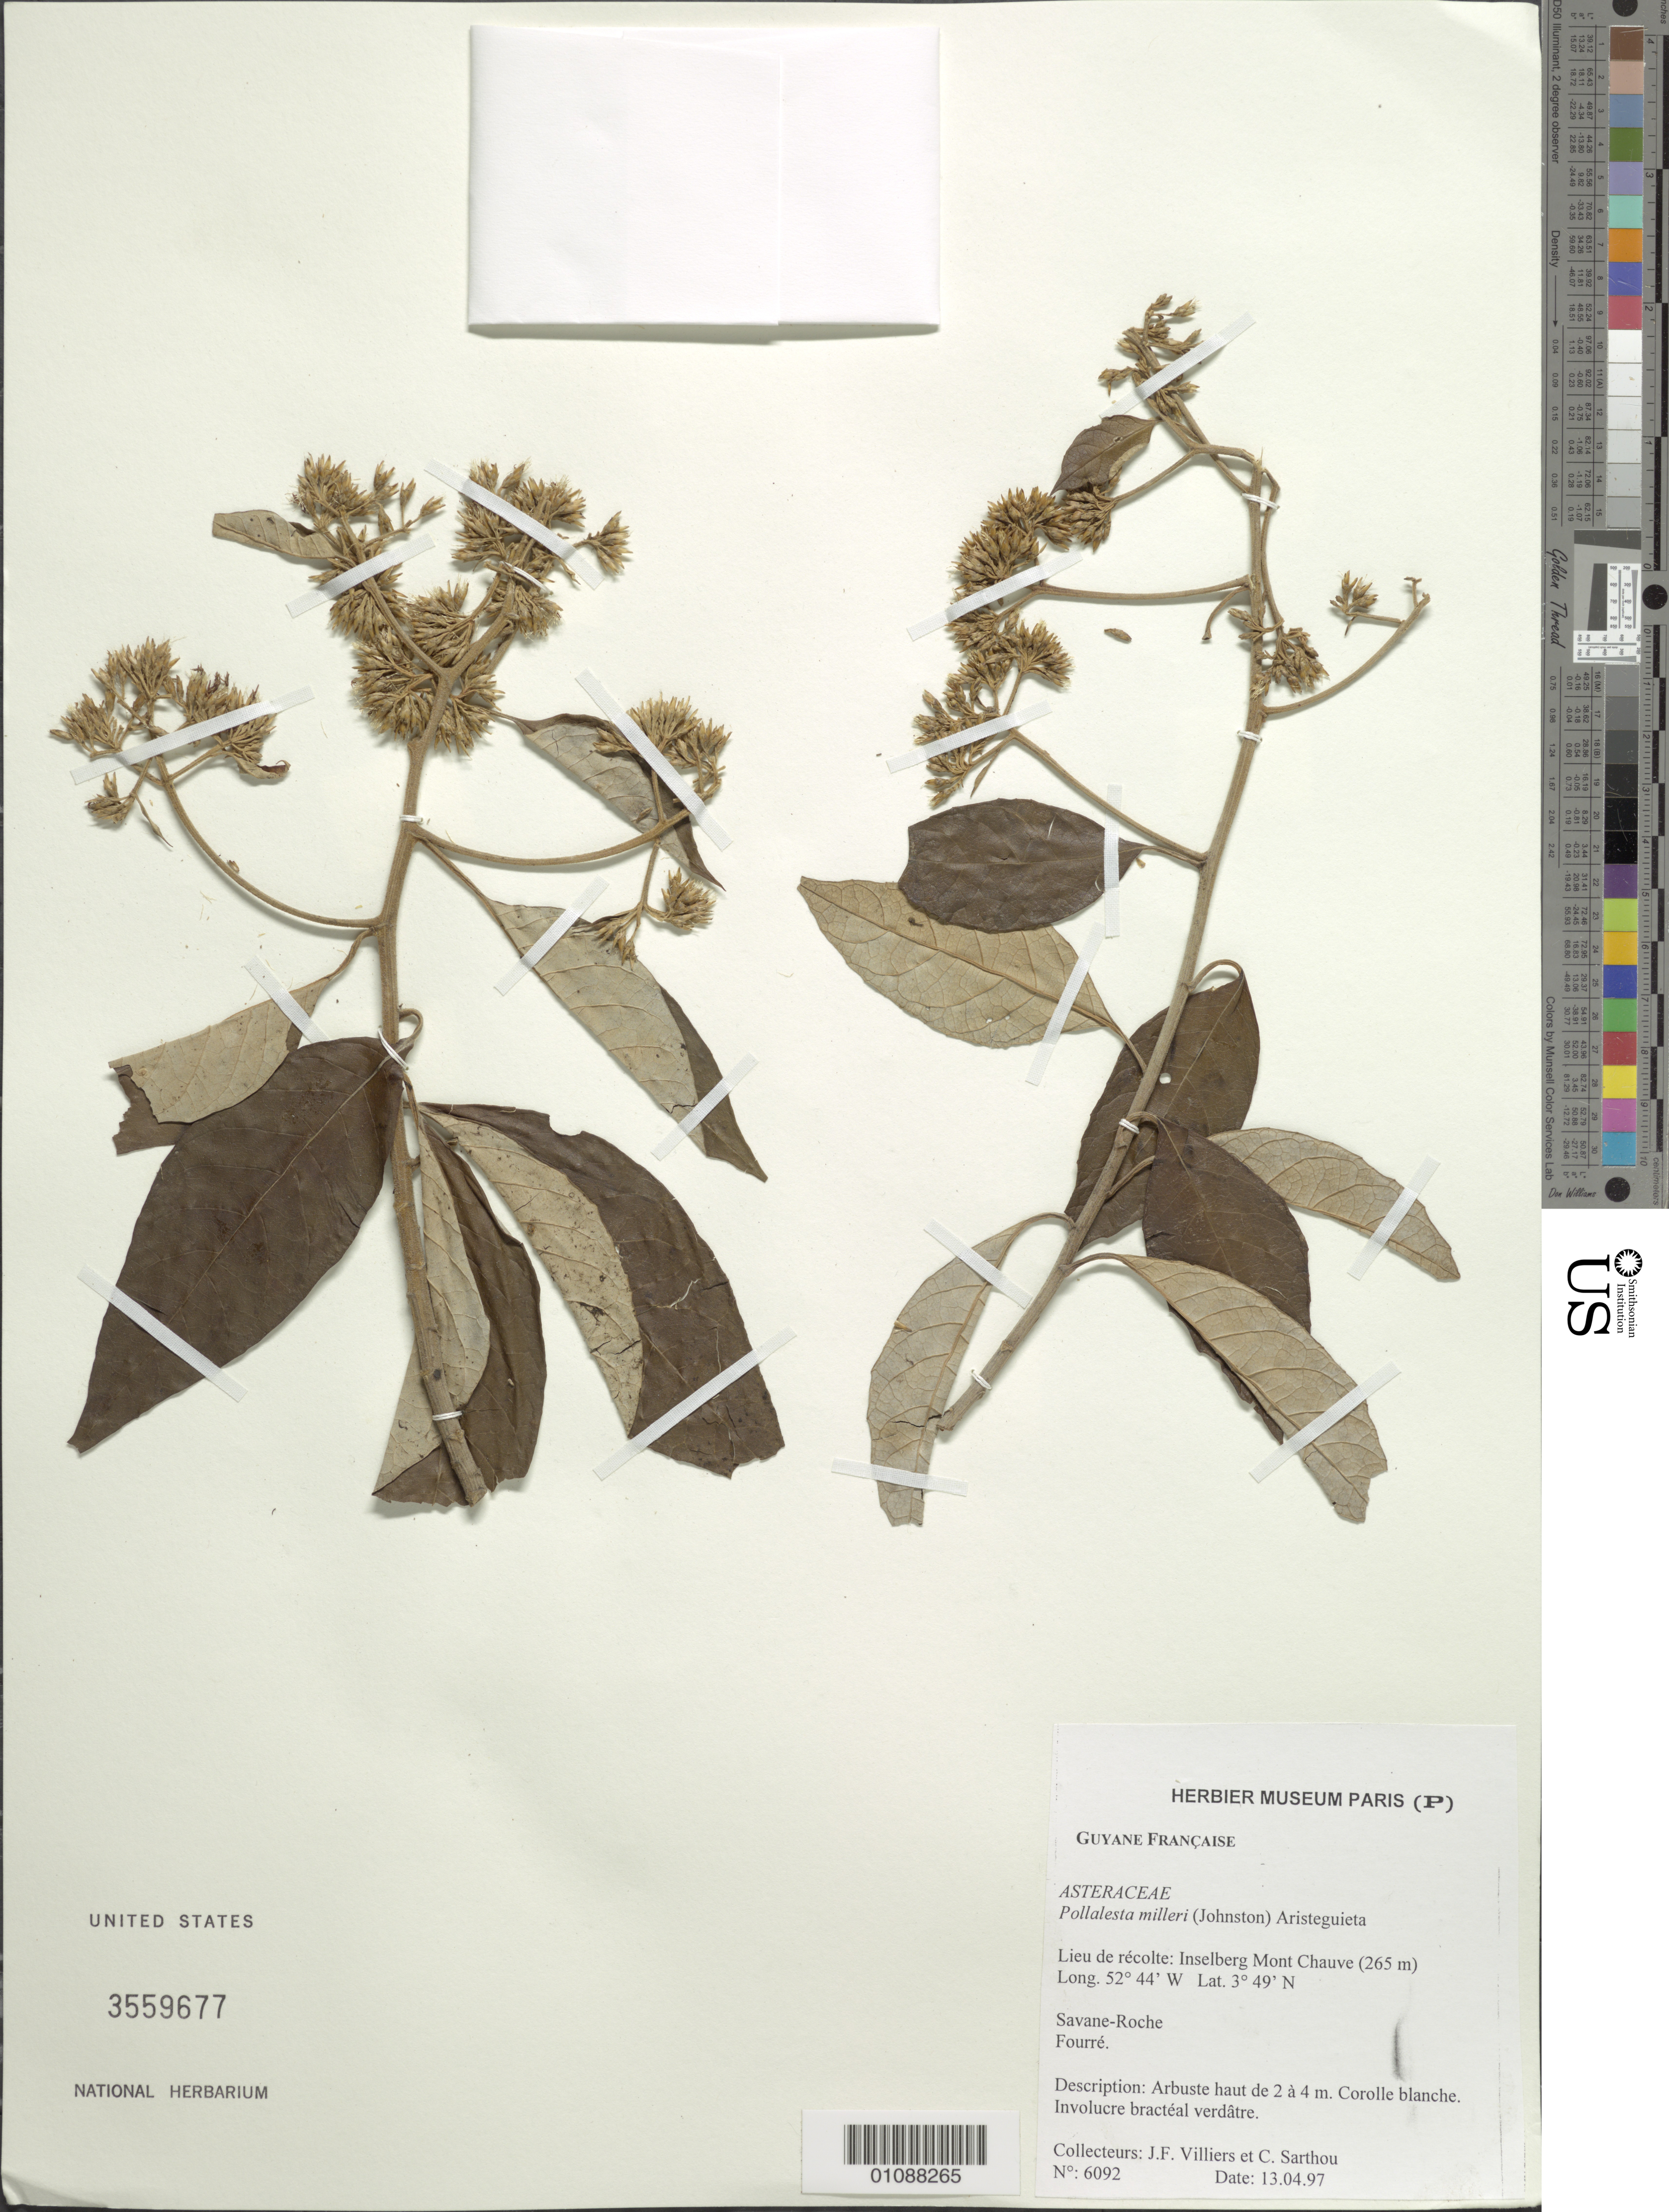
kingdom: Plantae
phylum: Tracheophyta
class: Magnoliopsida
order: Asterales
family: Asteraceae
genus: Piptocoma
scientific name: Piptocoma milleri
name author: (J.R. Johnst.) Pruski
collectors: J. Villiers & C. Sarthou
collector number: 6092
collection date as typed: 13-Apr-97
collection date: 1997-04-13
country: French Guiana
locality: Inselberg Mont Chauve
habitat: Savane-roche. Fourre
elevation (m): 265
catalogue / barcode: US 3559677